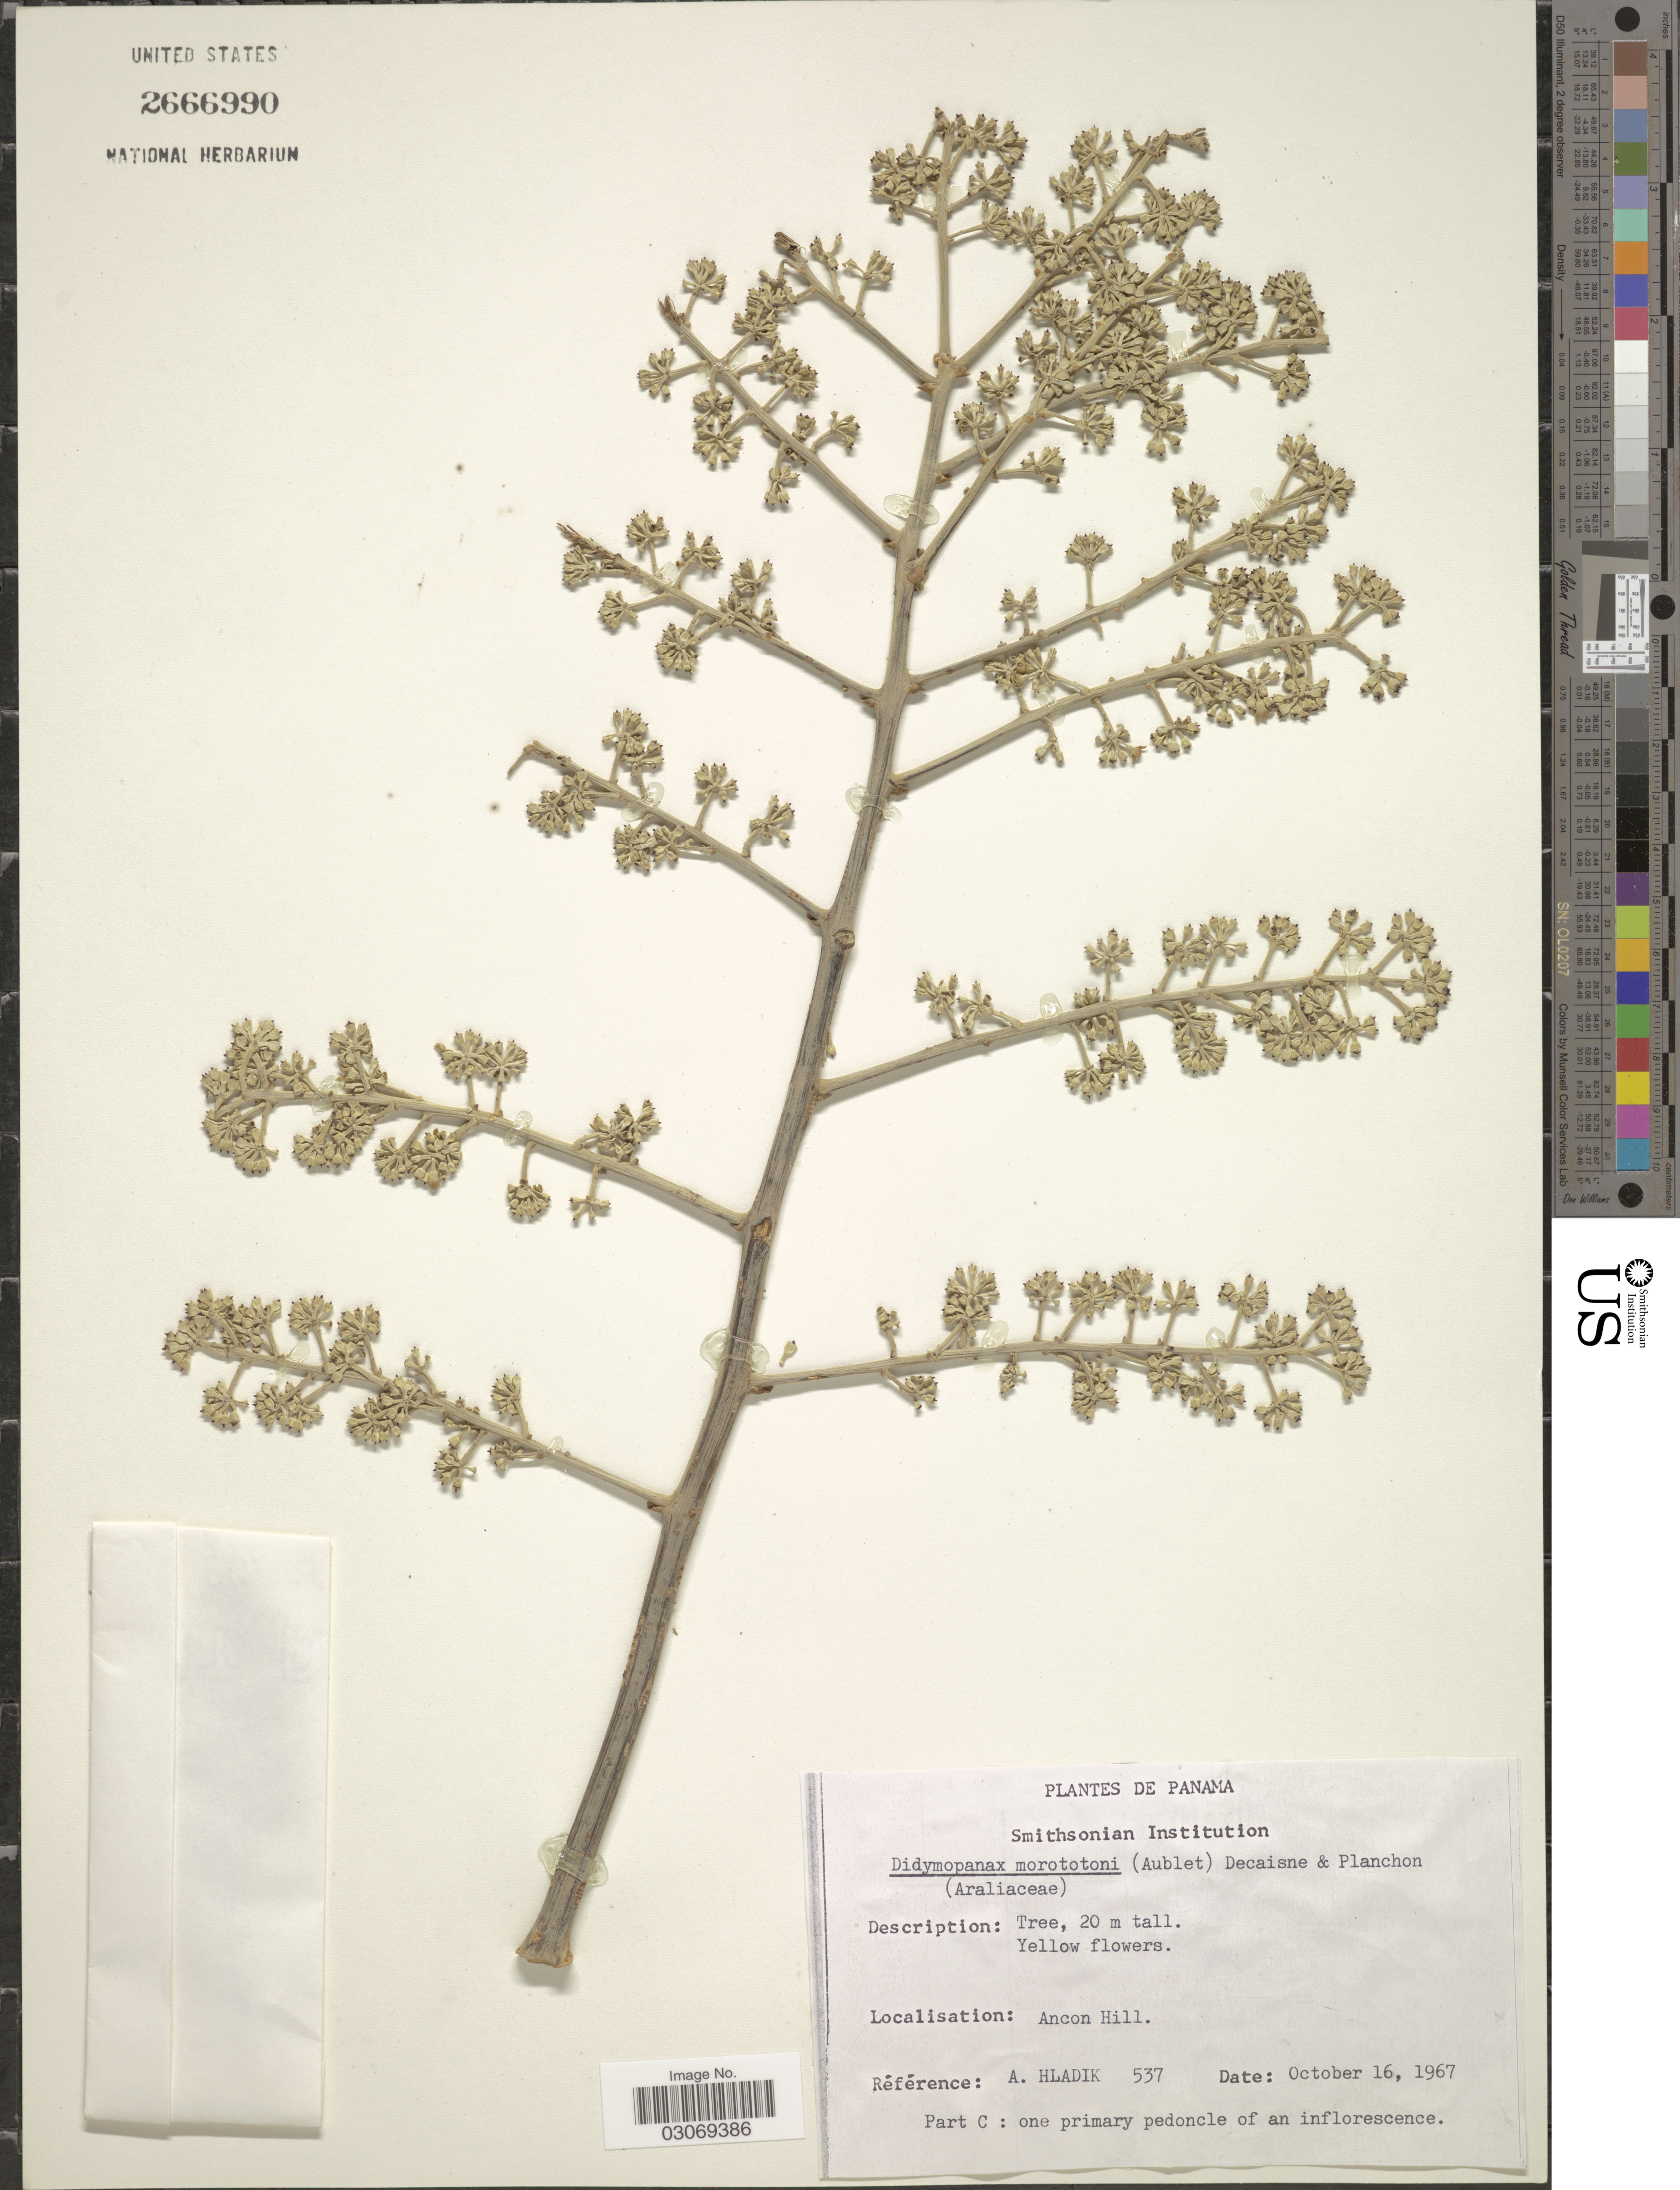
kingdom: Plantae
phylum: Tracheophyta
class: Magnoliopsida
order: Apiales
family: Araliaceae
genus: Schefflera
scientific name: Schefflera morototoni (Aubl.) Maguire, Steyerm. & Frodin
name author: (Aubl.) Maguire et al.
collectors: A. Hladik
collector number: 537?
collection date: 1967-10-16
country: Panama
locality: Ancon Hill.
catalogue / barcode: US 2666990